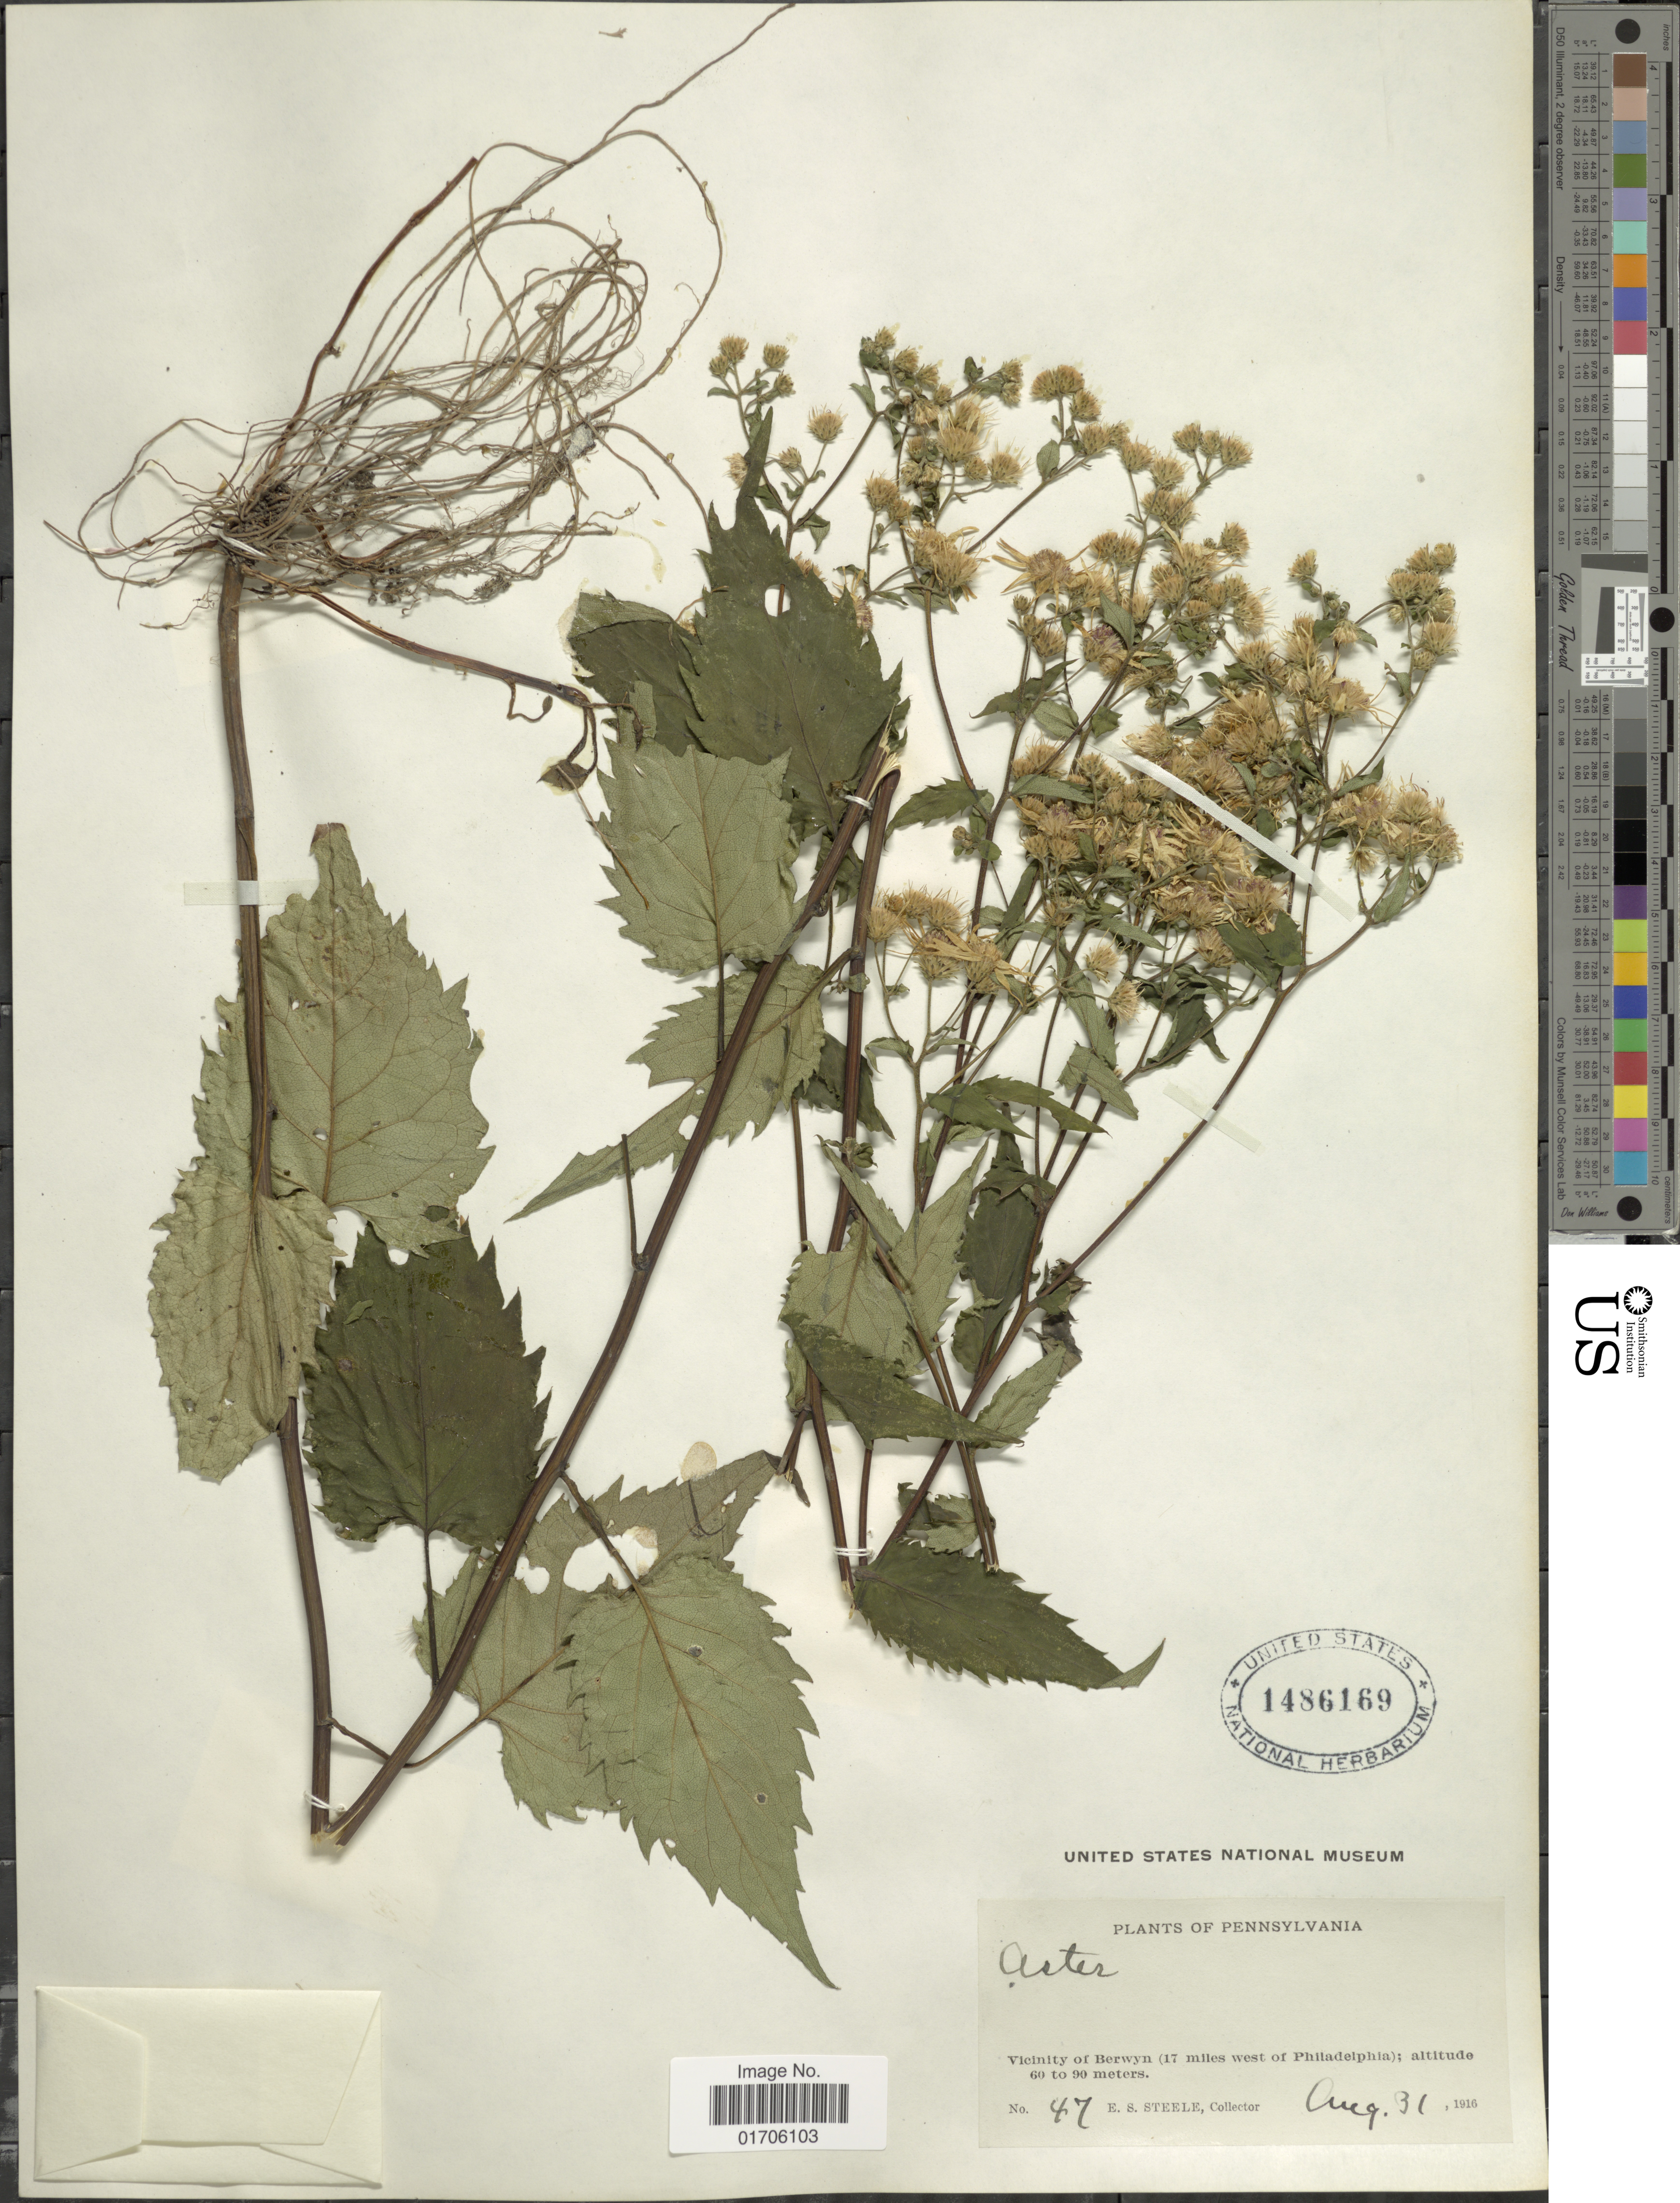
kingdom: Plantae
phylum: Tracheophyta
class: Magnoliopsida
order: Asterales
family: Asteraceae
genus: Eurybia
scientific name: Eurybia sp.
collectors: E. Steele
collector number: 47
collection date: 1916-08-31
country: United States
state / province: Pennsylvania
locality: Pennsylvania. Vicinity of Berwyn (17 miles west of Philadelphia).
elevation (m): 60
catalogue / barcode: US 1486169